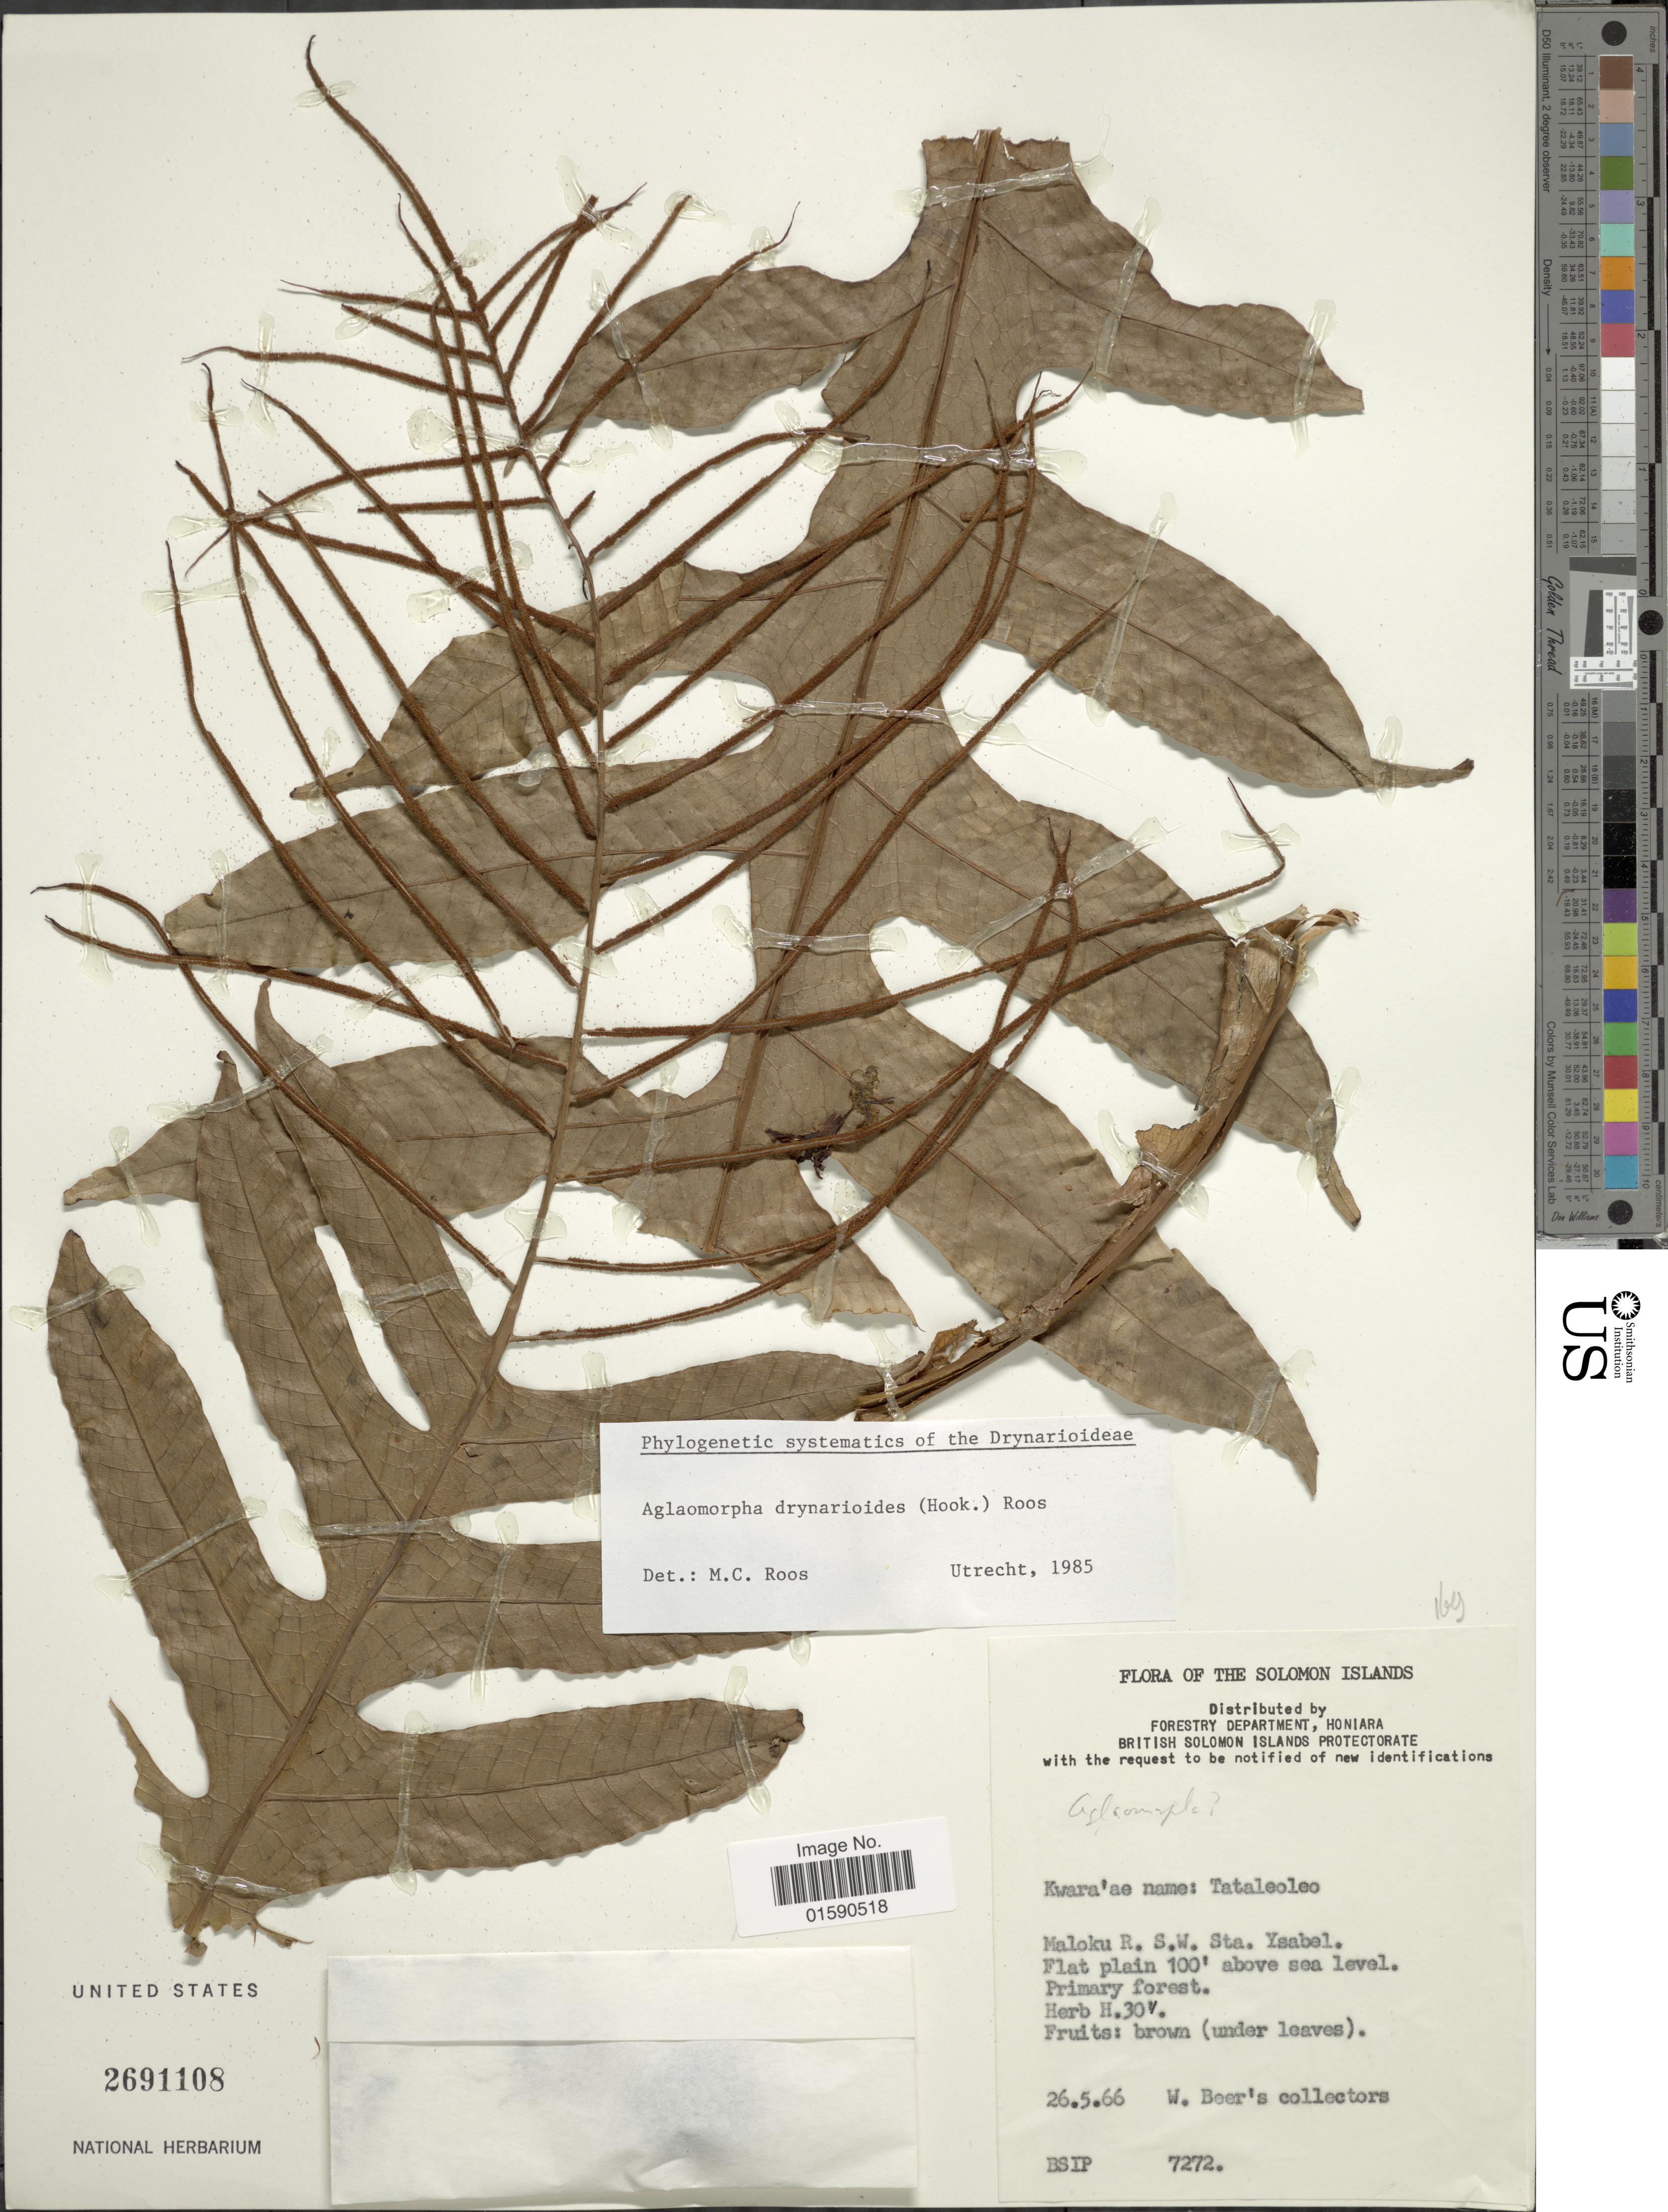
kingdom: Plantae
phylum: Tracheophyta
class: Polypodiopsida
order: Polypodiales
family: Polypodiaceae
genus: Aglaomorpha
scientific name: Aglaomorpha drynarioides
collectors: Beer's collectors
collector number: BSIP 7272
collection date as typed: Transcribed d/m/y: 26/5/66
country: Solomon Islands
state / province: Solomon Islands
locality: Maloku, R. S. W. Sta. Ysabel.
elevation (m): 30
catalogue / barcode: US 2691108